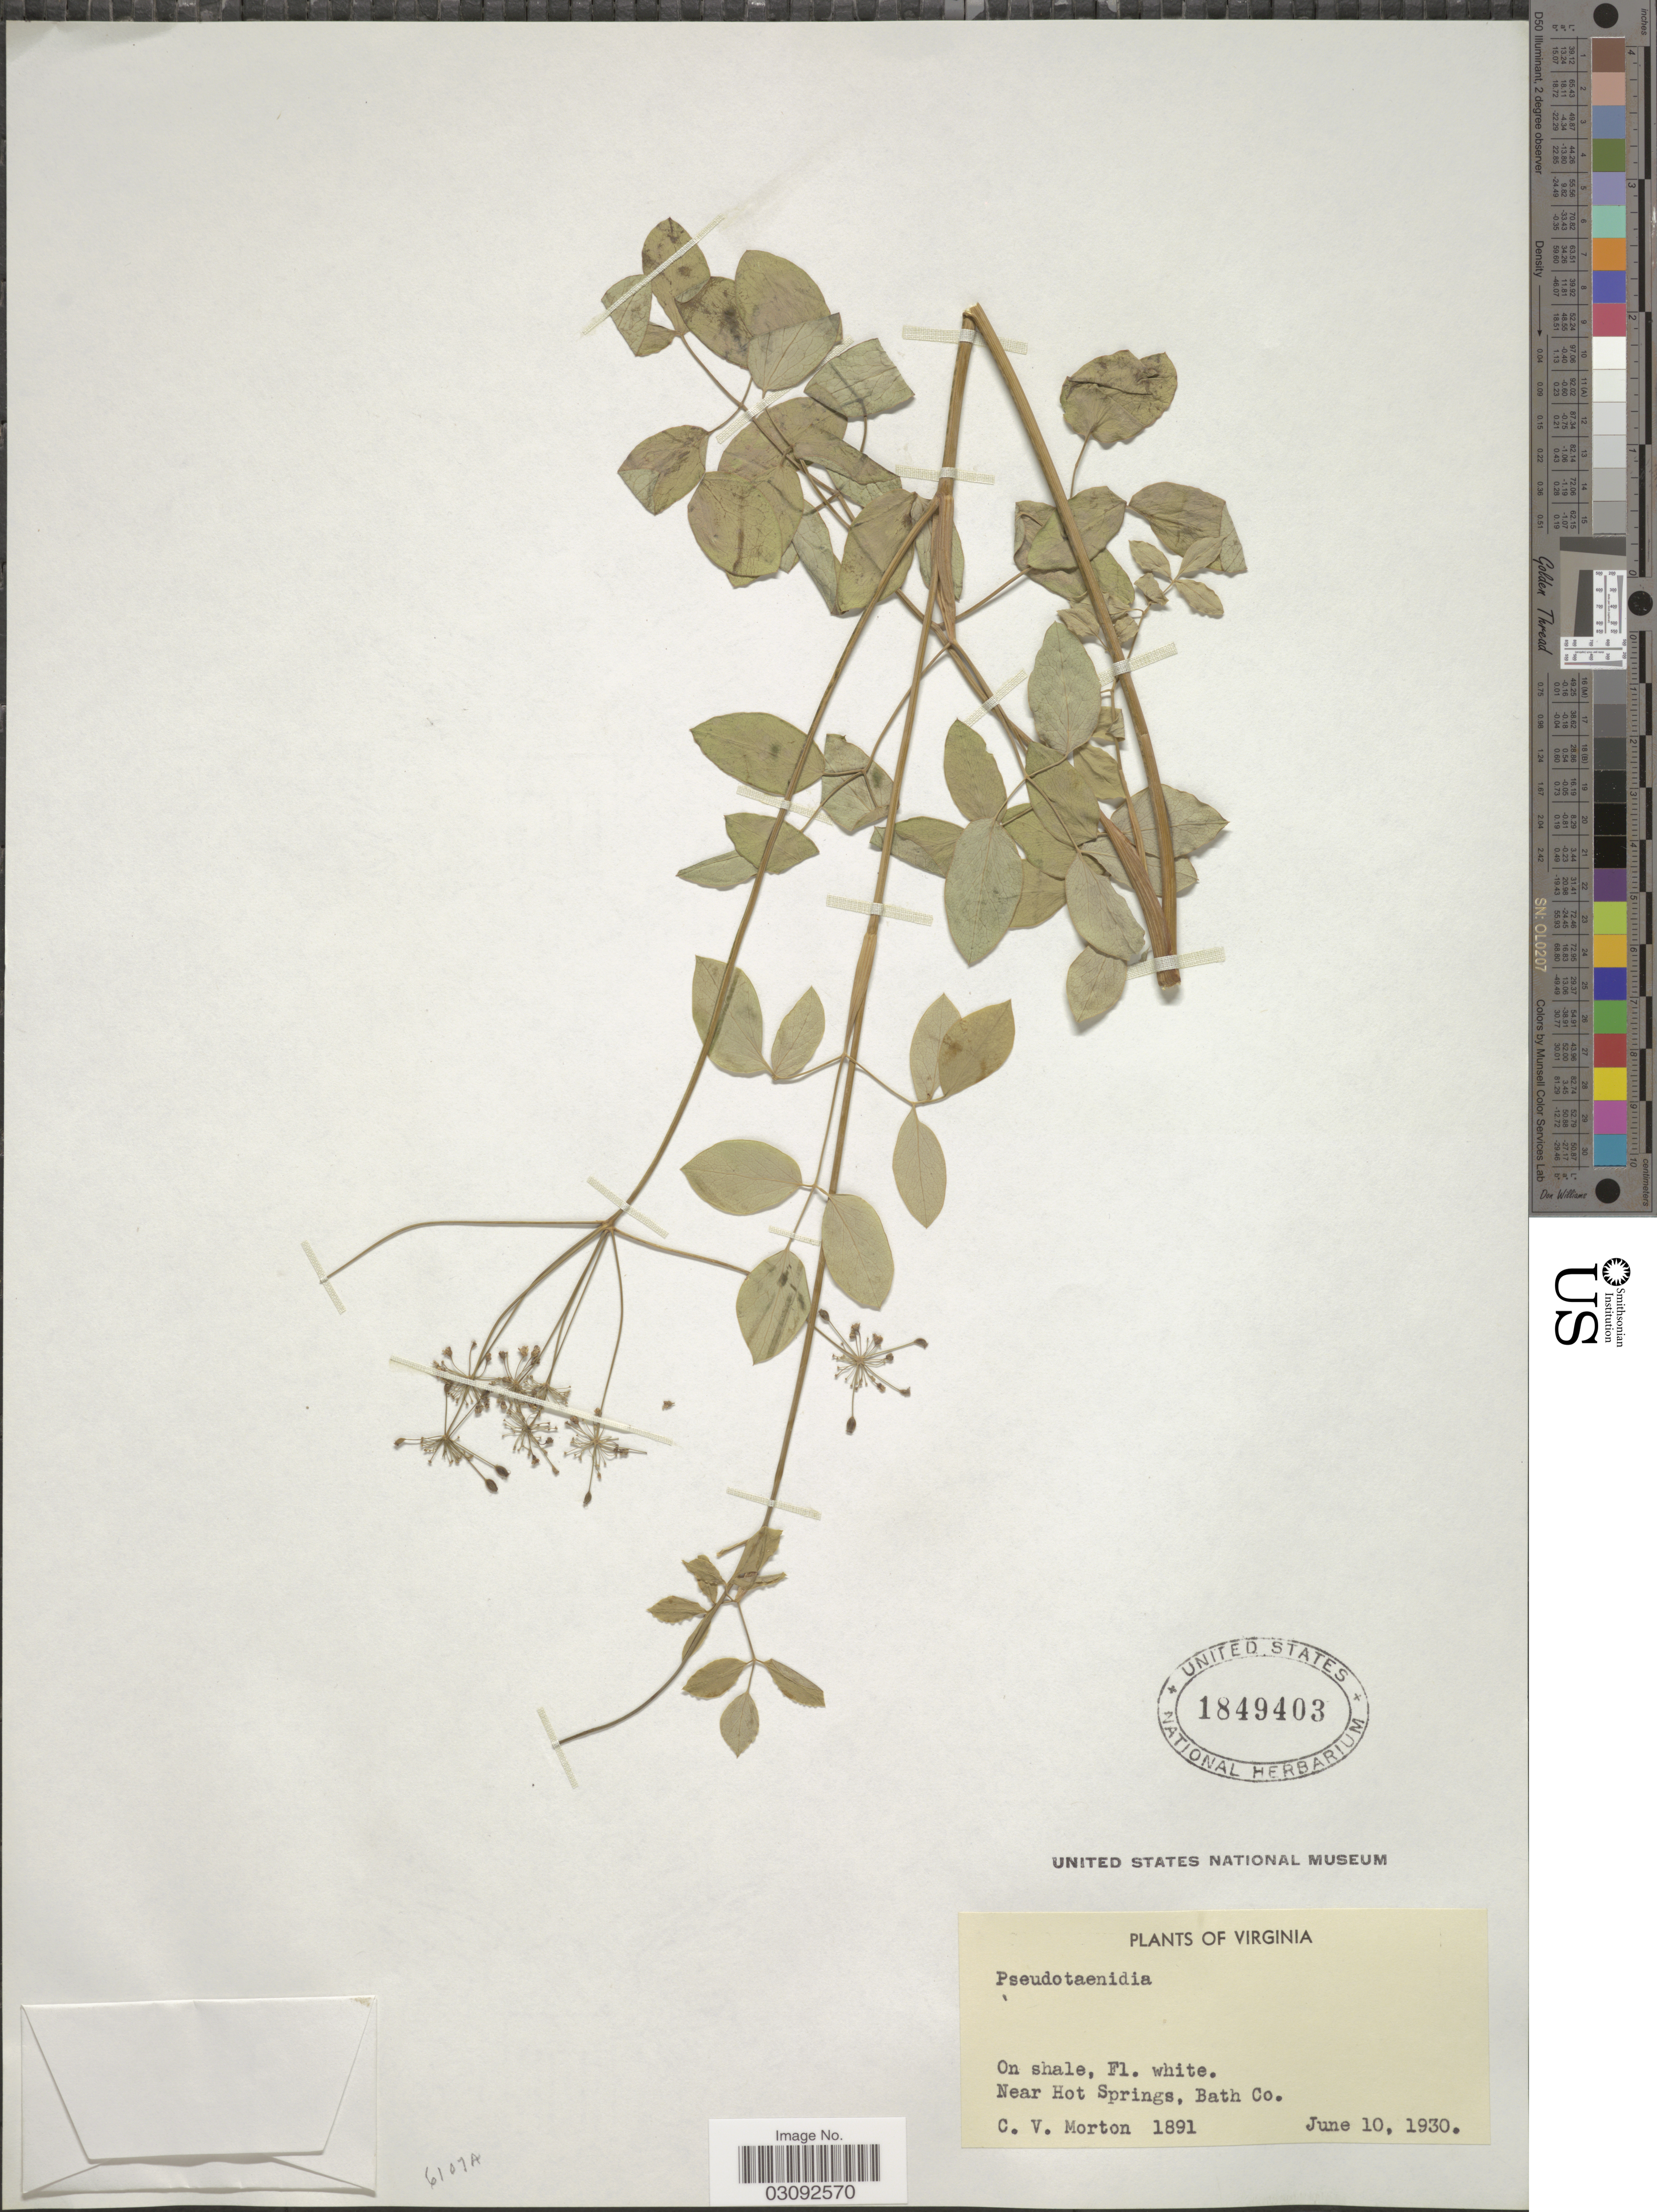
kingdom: Plantae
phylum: Tracheophyta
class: Magnoliopsida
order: Apiales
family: Apiaceae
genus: Pseudotaenidia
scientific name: Pseudotaenidia sp.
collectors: C. V. Morton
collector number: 1891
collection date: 1930-06-10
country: United States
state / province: Virginia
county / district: Bath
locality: Near Hot Springs, Bath Co.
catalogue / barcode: US 1849403